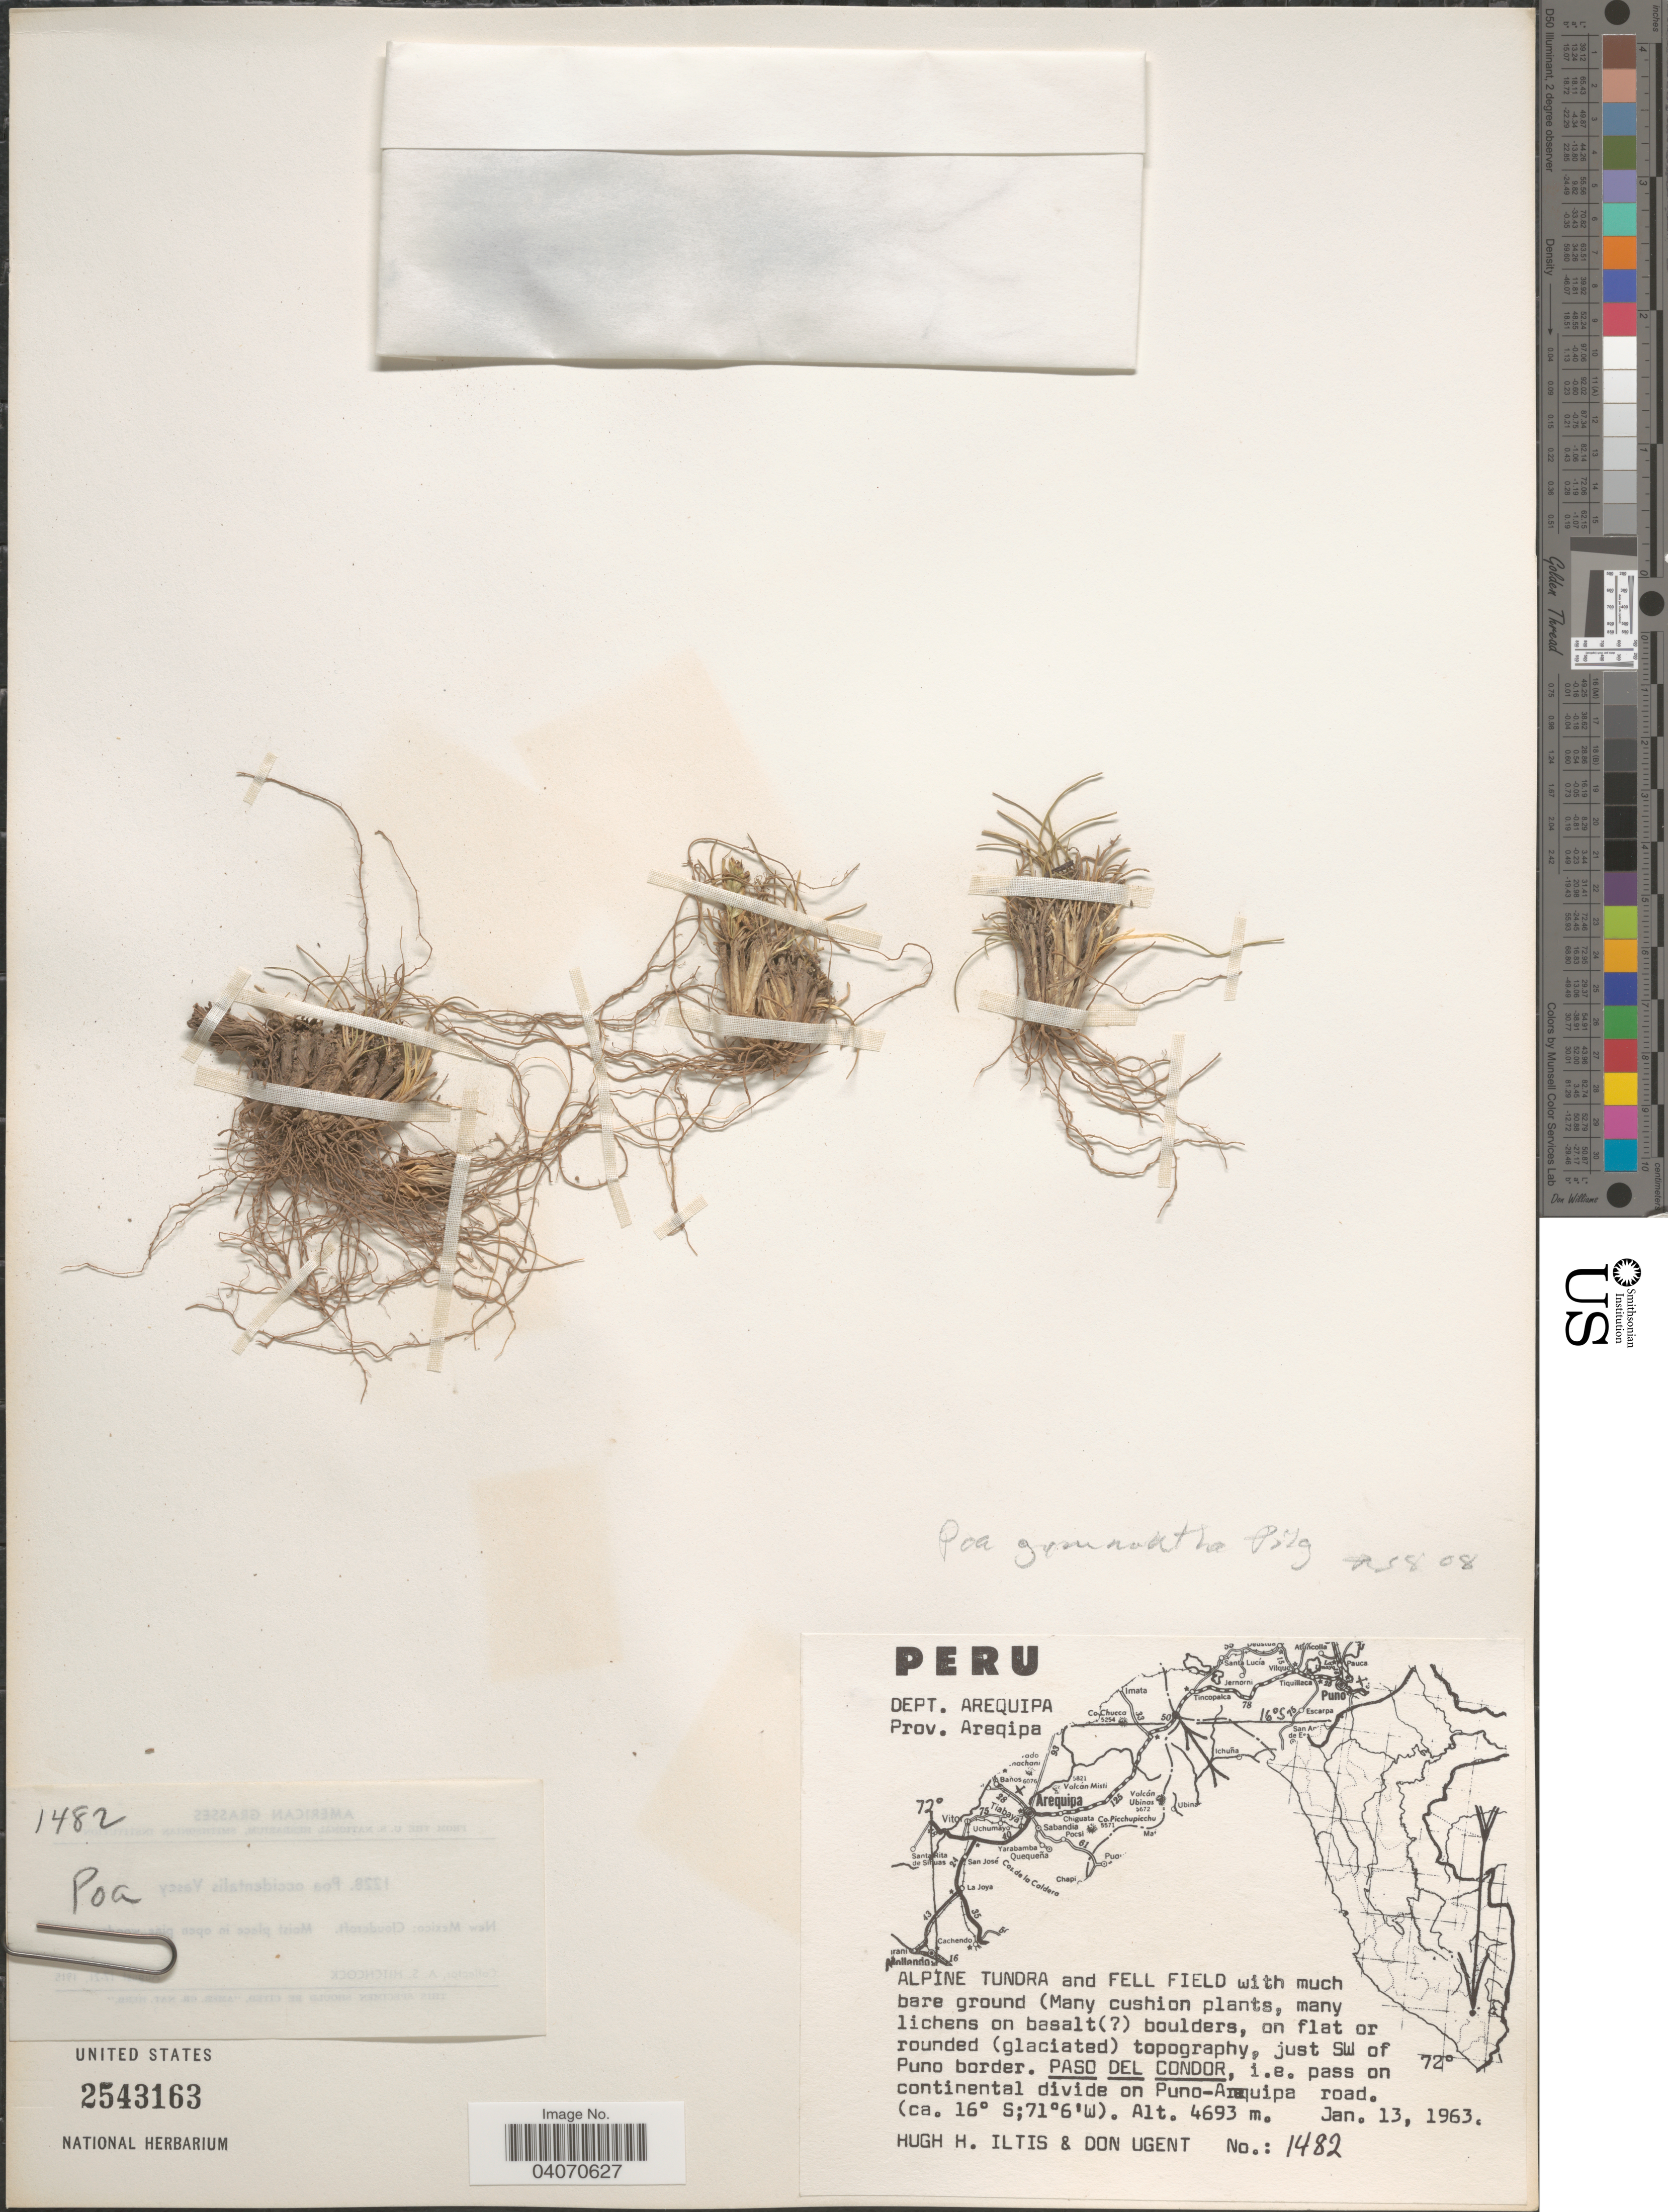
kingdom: Plantae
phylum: Tracheophyta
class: Liliopsida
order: Poales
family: Poaceae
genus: Poa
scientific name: Poa gymnantha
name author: Pilg.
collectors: H. H. Iltis & D. Ugent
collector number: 1482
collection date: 1963-01-13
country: Peru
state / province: Arequipa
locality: Dept. Arequipa. Prov. Areqipa. Just SW of Puno border. Paso del Condor, i.e. pass on continental divide on Puno-Arequipa road.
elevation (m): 4693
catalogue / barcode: US 2543163